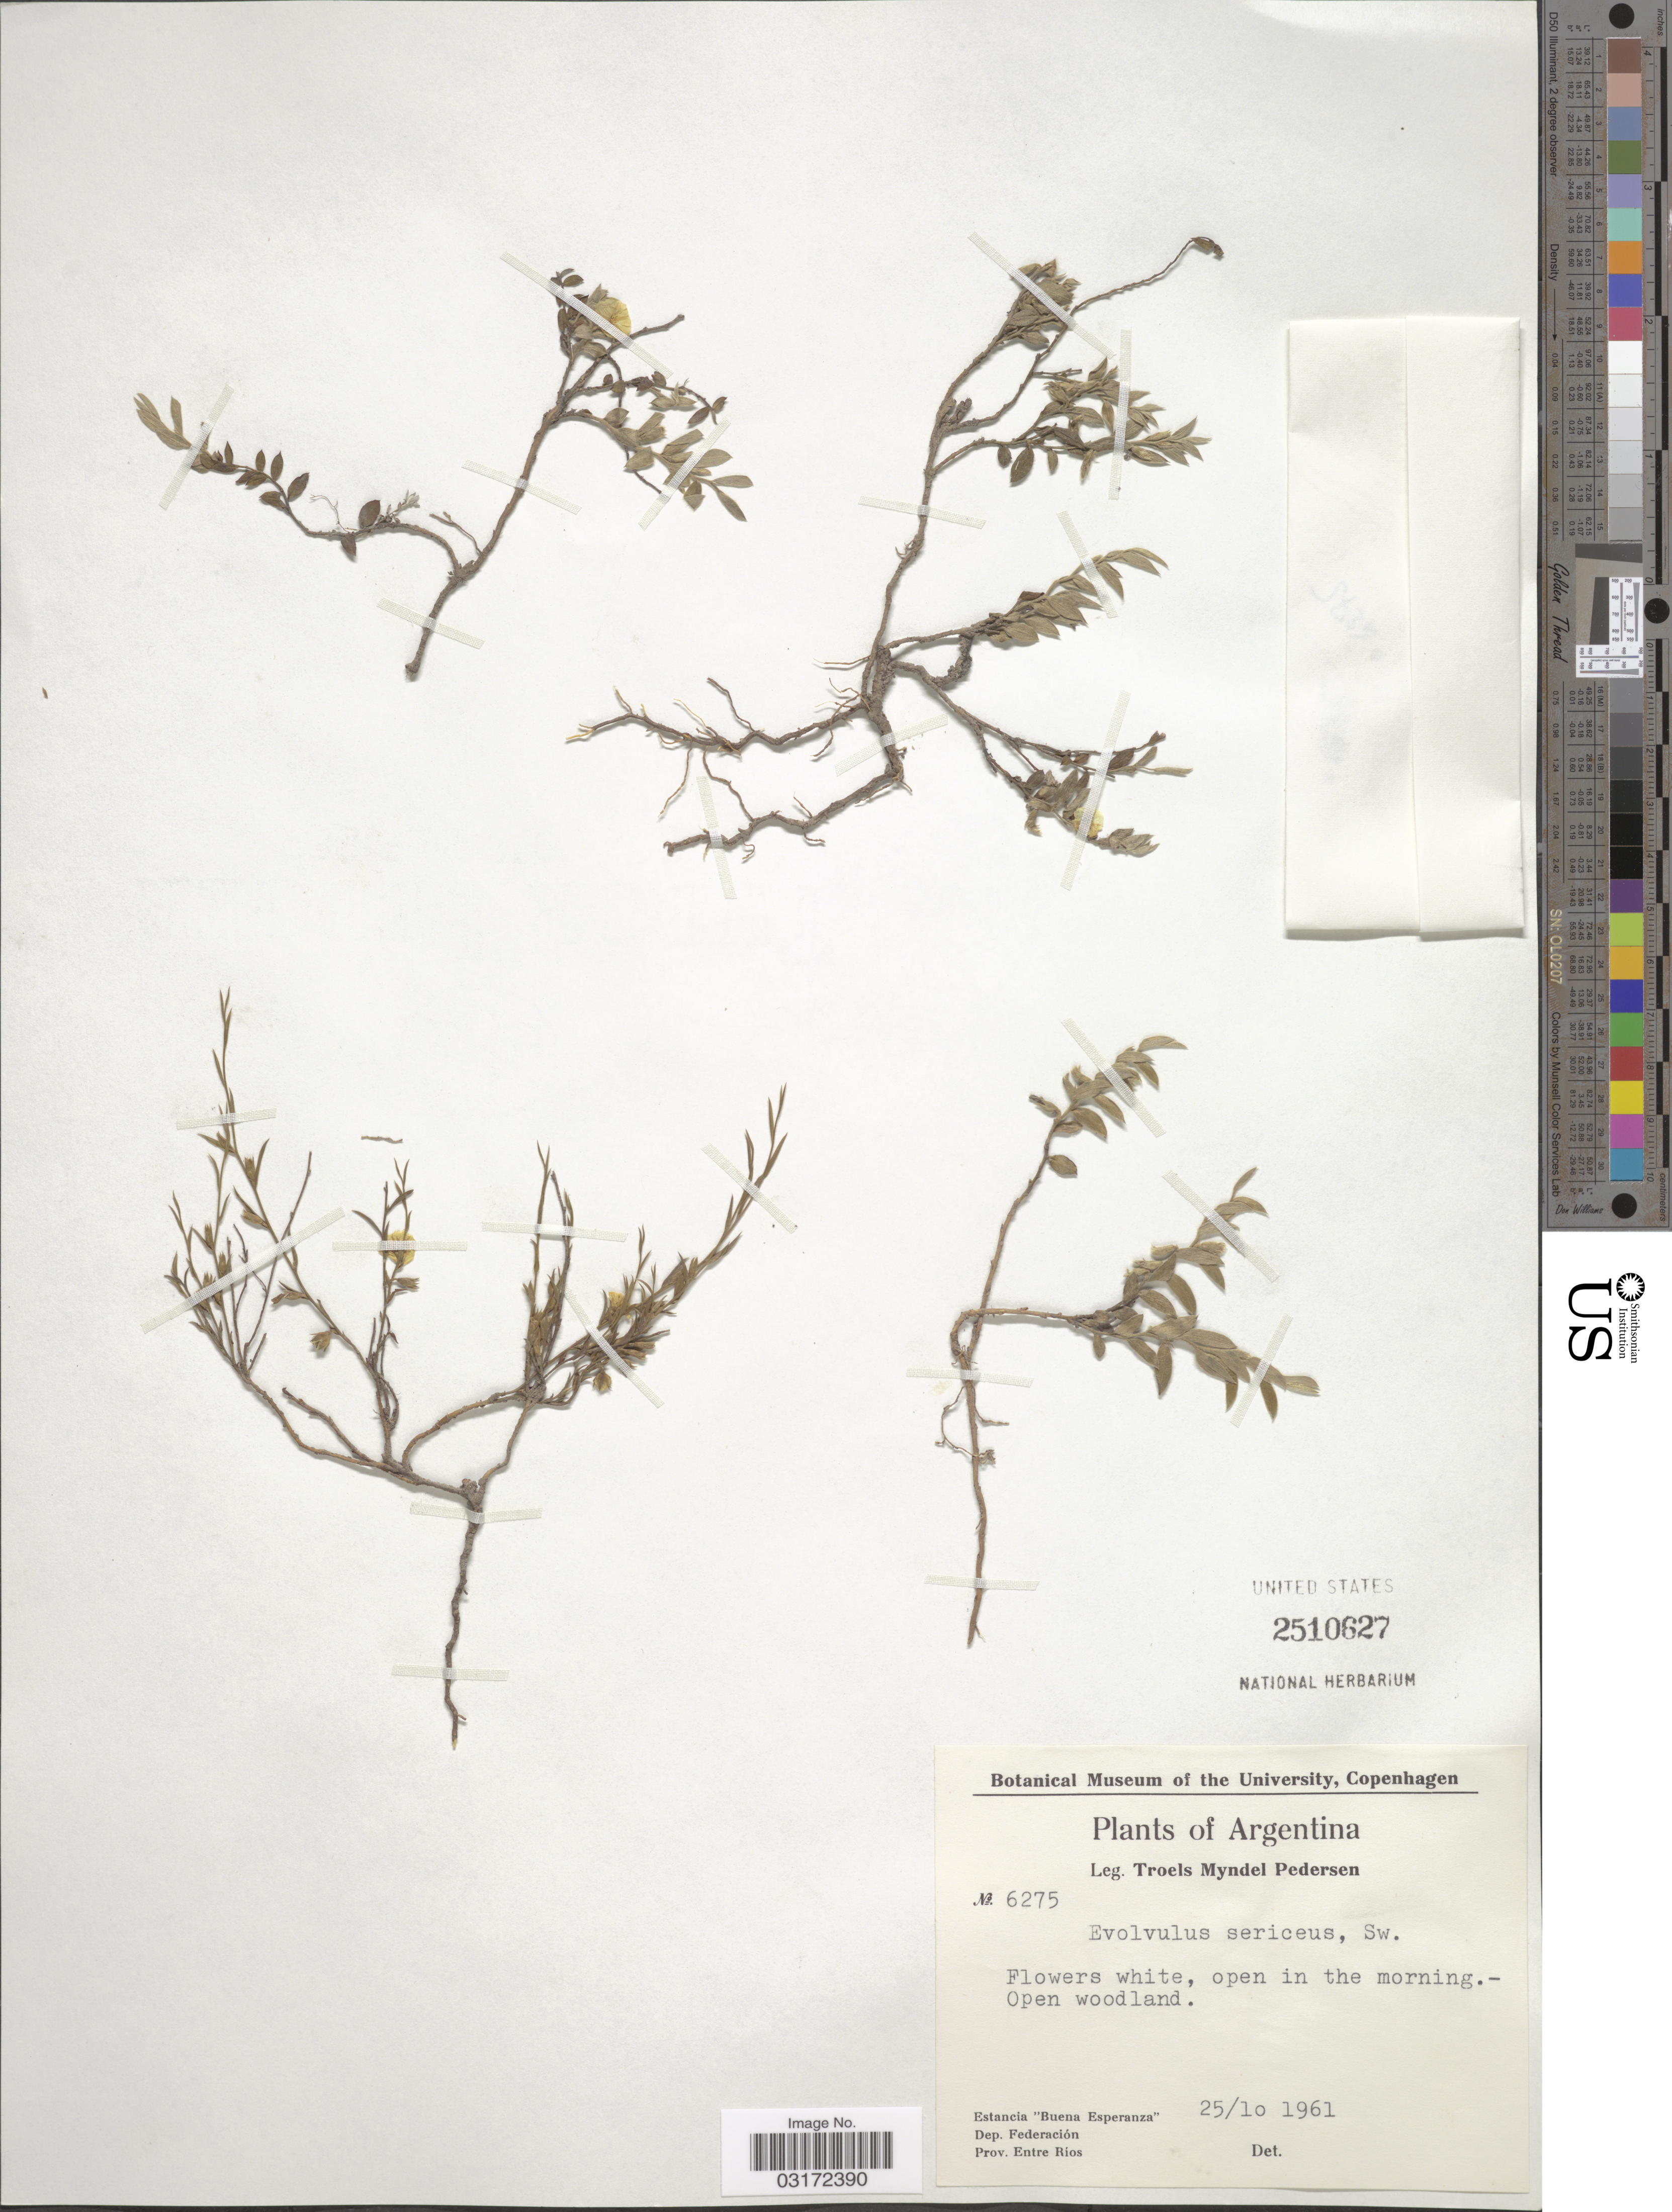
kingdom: Plantae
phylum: Tracheophyta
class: Magnoliopsida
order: Solanales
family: Convolvulaceae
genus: Evolvulus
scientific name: Evolvulus sericeus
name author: Sw.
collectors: T. Pederson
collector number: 6275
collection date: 1961-10-25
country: Argentina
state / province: Entre Rios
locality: Estancia "Buena Esperanza", Dep. Federación.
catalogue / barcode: US 2510627